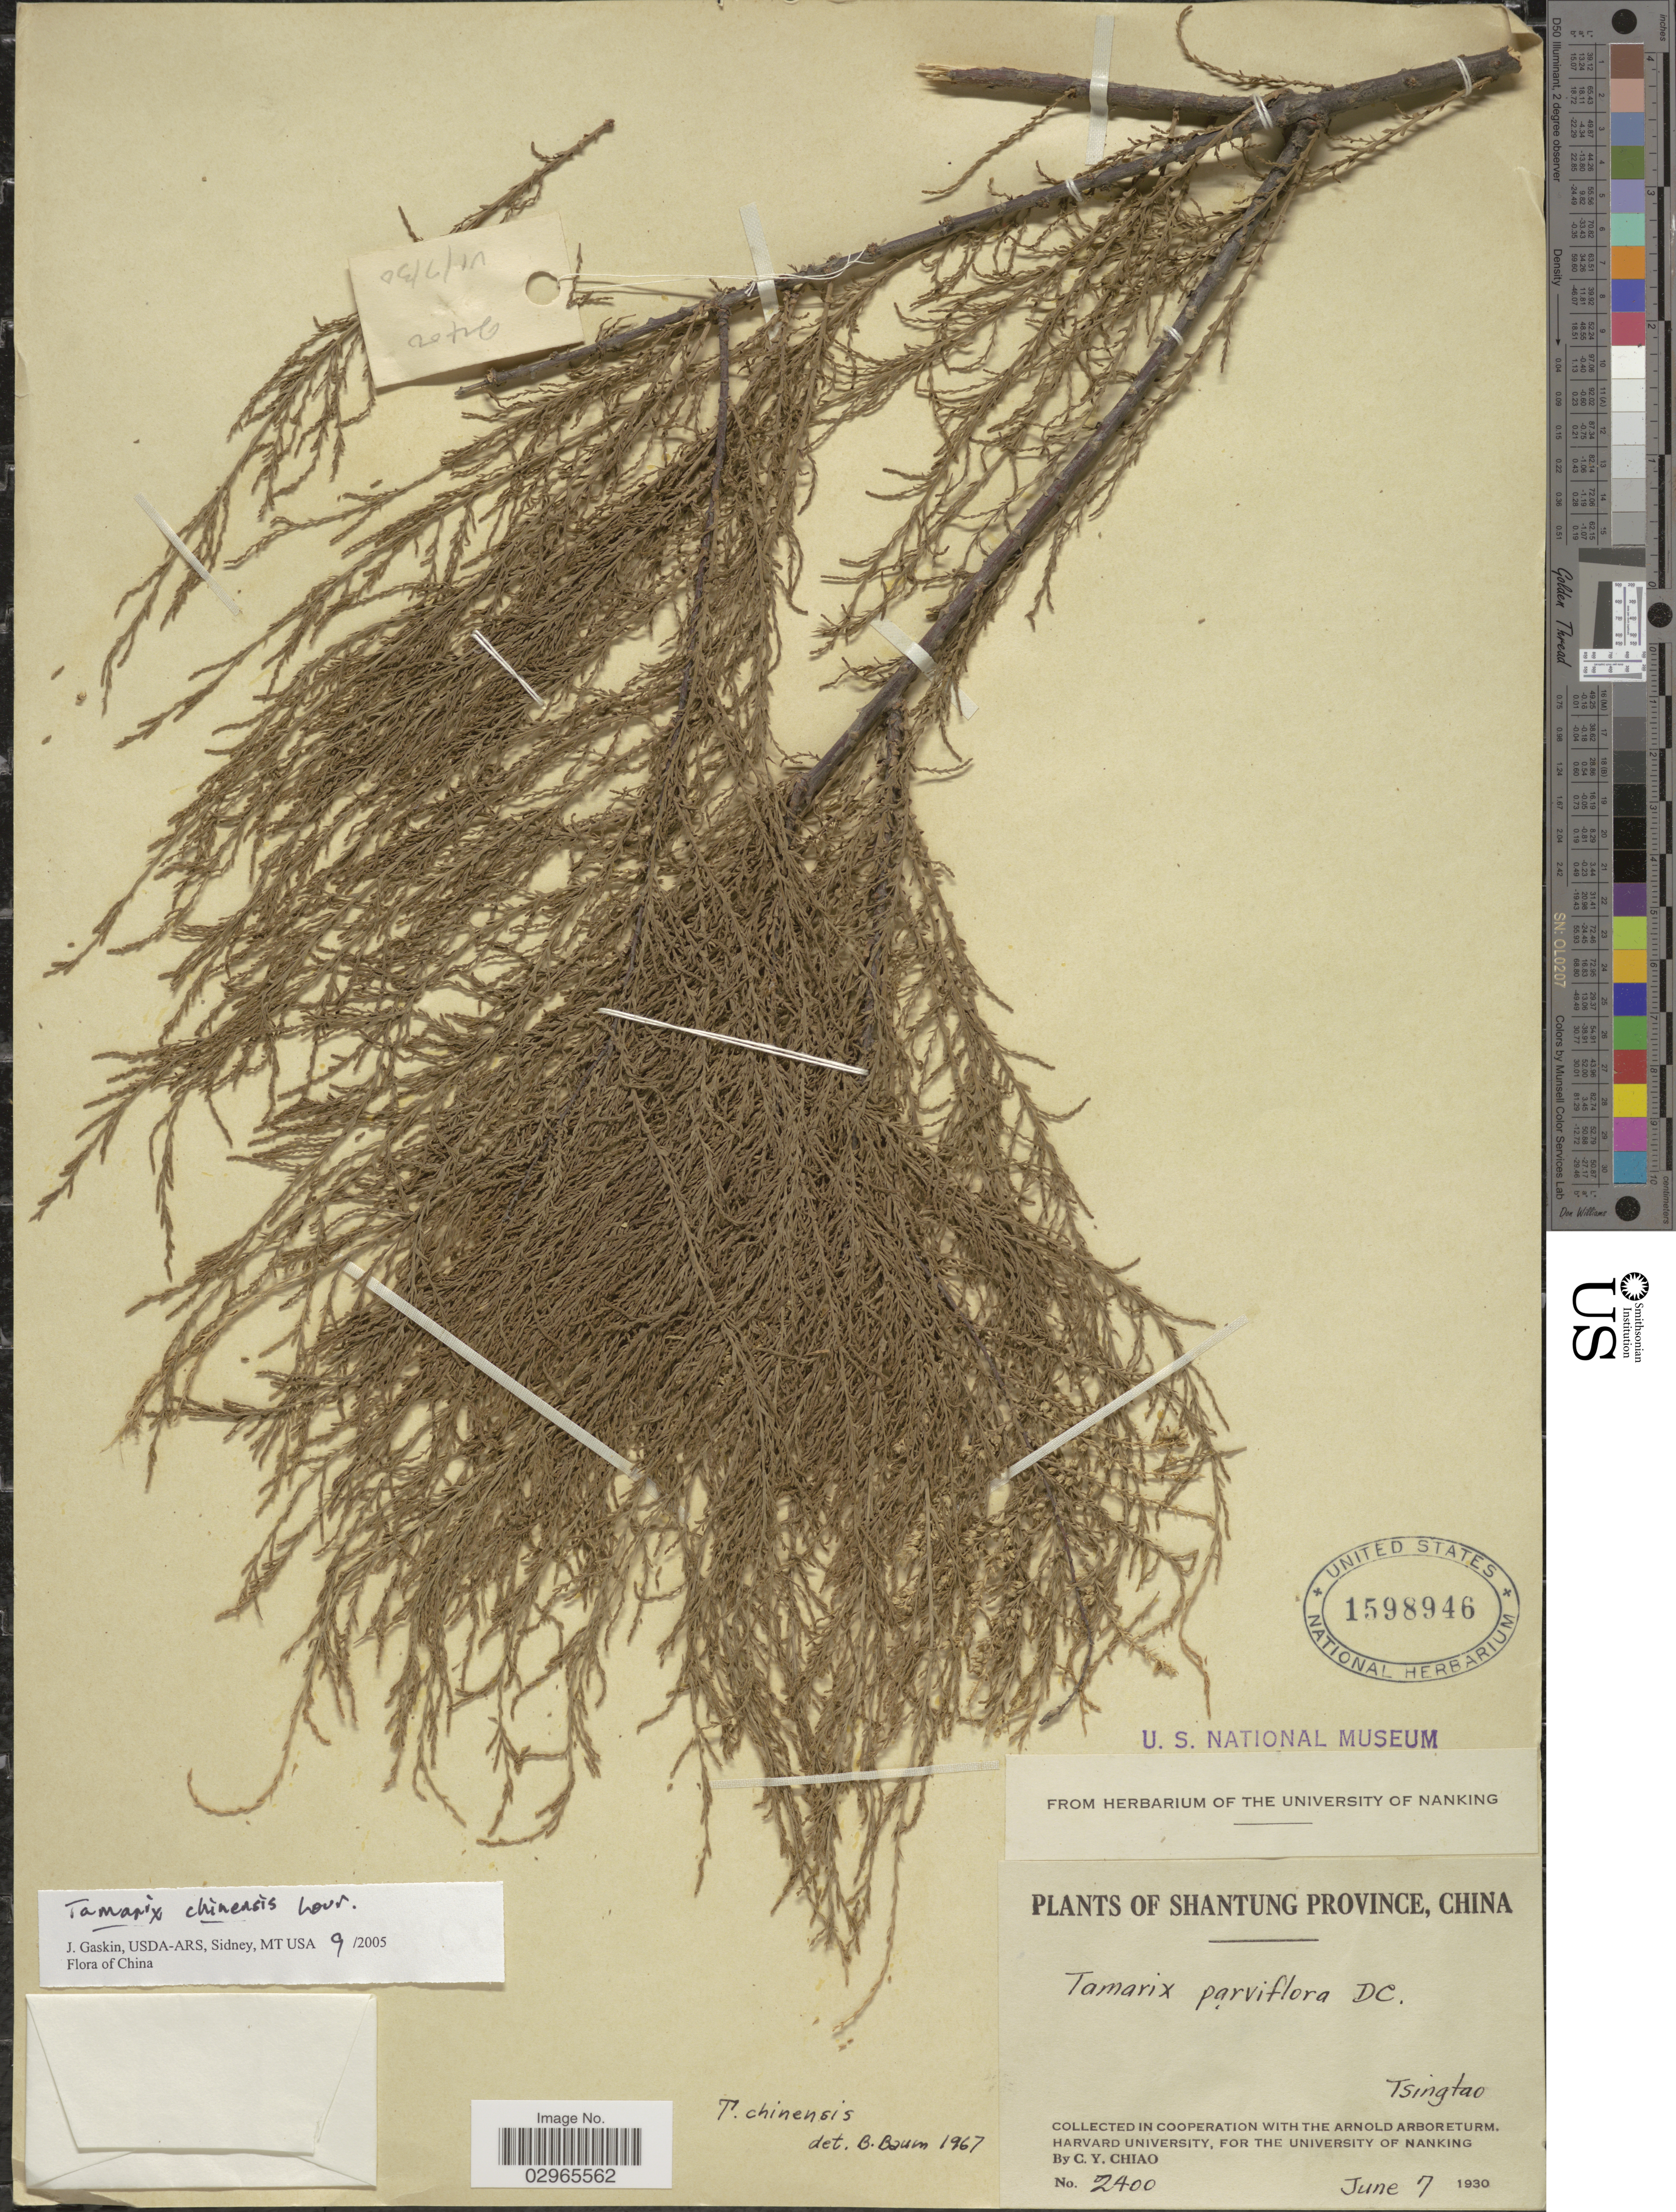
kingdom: Plantae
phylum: Tracheophyta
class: Magnoliopsida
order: Caryophyllales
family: Tamaricaceae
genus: Tamarix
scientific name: Tamarix chinensis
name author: Lour.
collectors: C. Y. Chiao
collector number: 2400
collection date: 1930-06-07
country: China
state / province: Shandong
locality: Shantung Province. Tsingtao.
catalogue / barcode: US 1598946